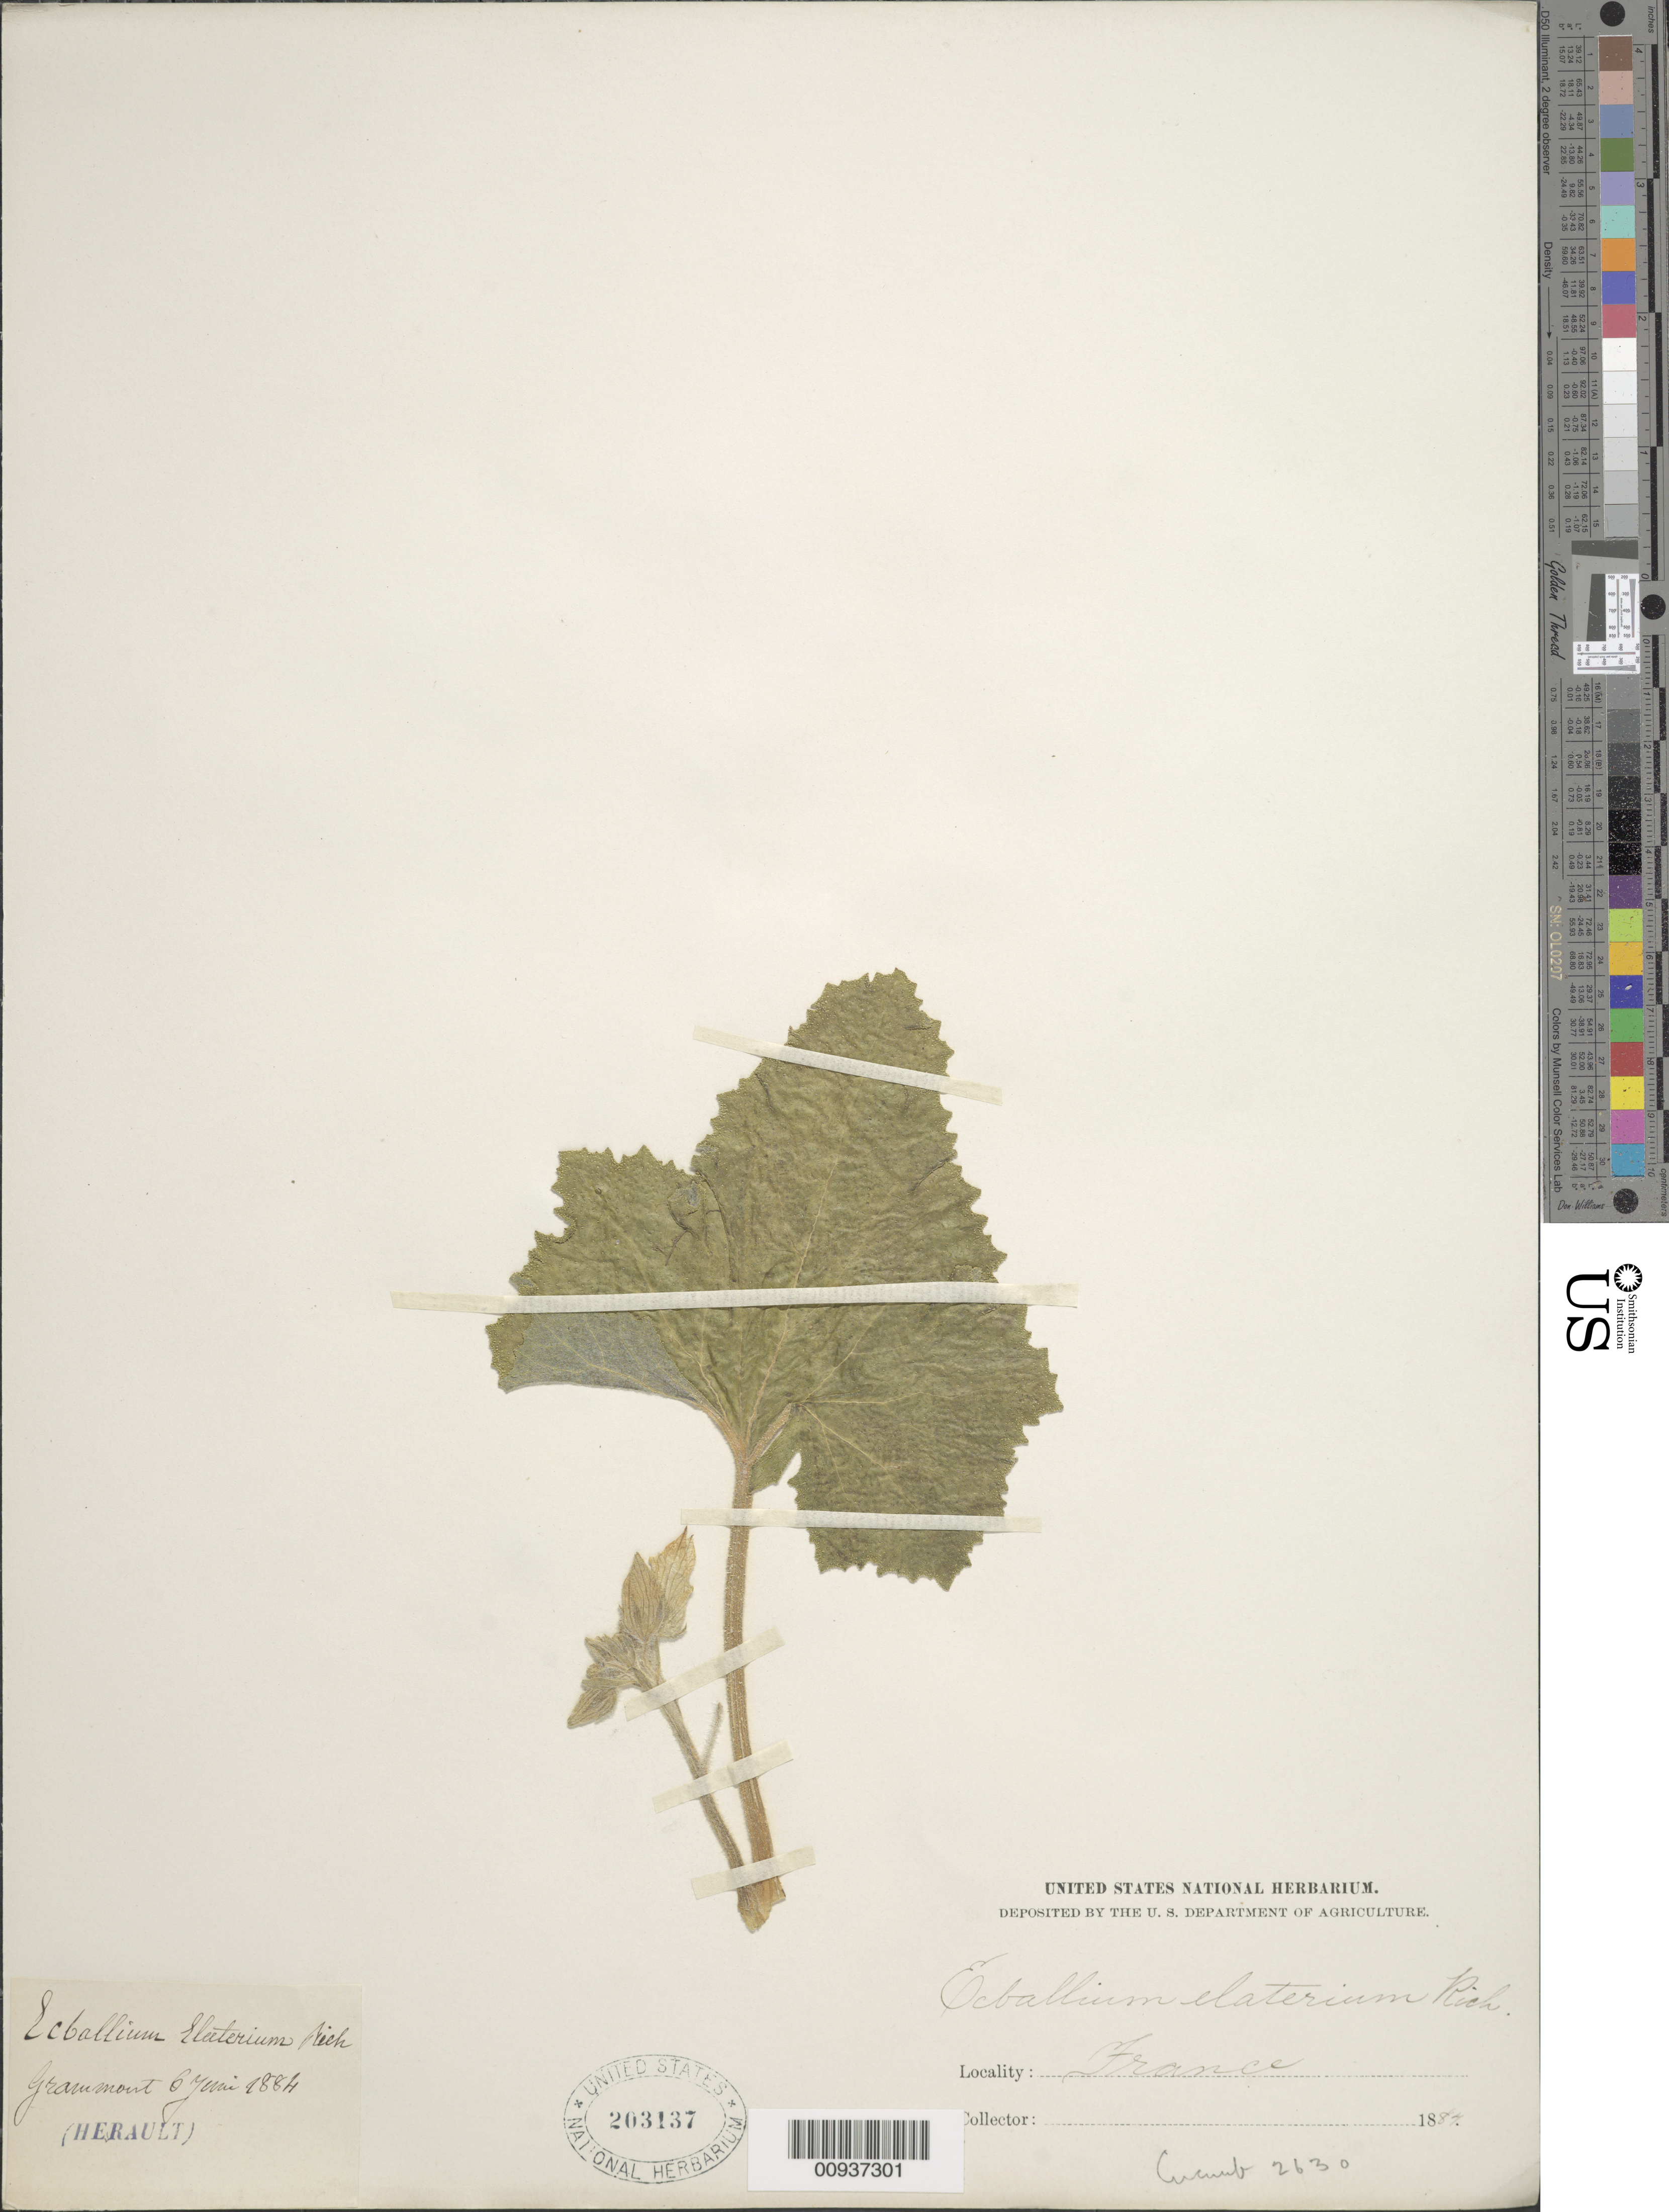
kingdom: Plantae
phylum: Tracheophyta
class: Magnoliopsida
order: Cucurbitales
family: Cucurbitaceae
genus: Ecballium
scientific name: Ecballium elaterium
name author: (L.) A. Rich.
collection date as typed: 1884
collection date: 1884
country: France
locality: Herault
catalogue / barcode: US 203137